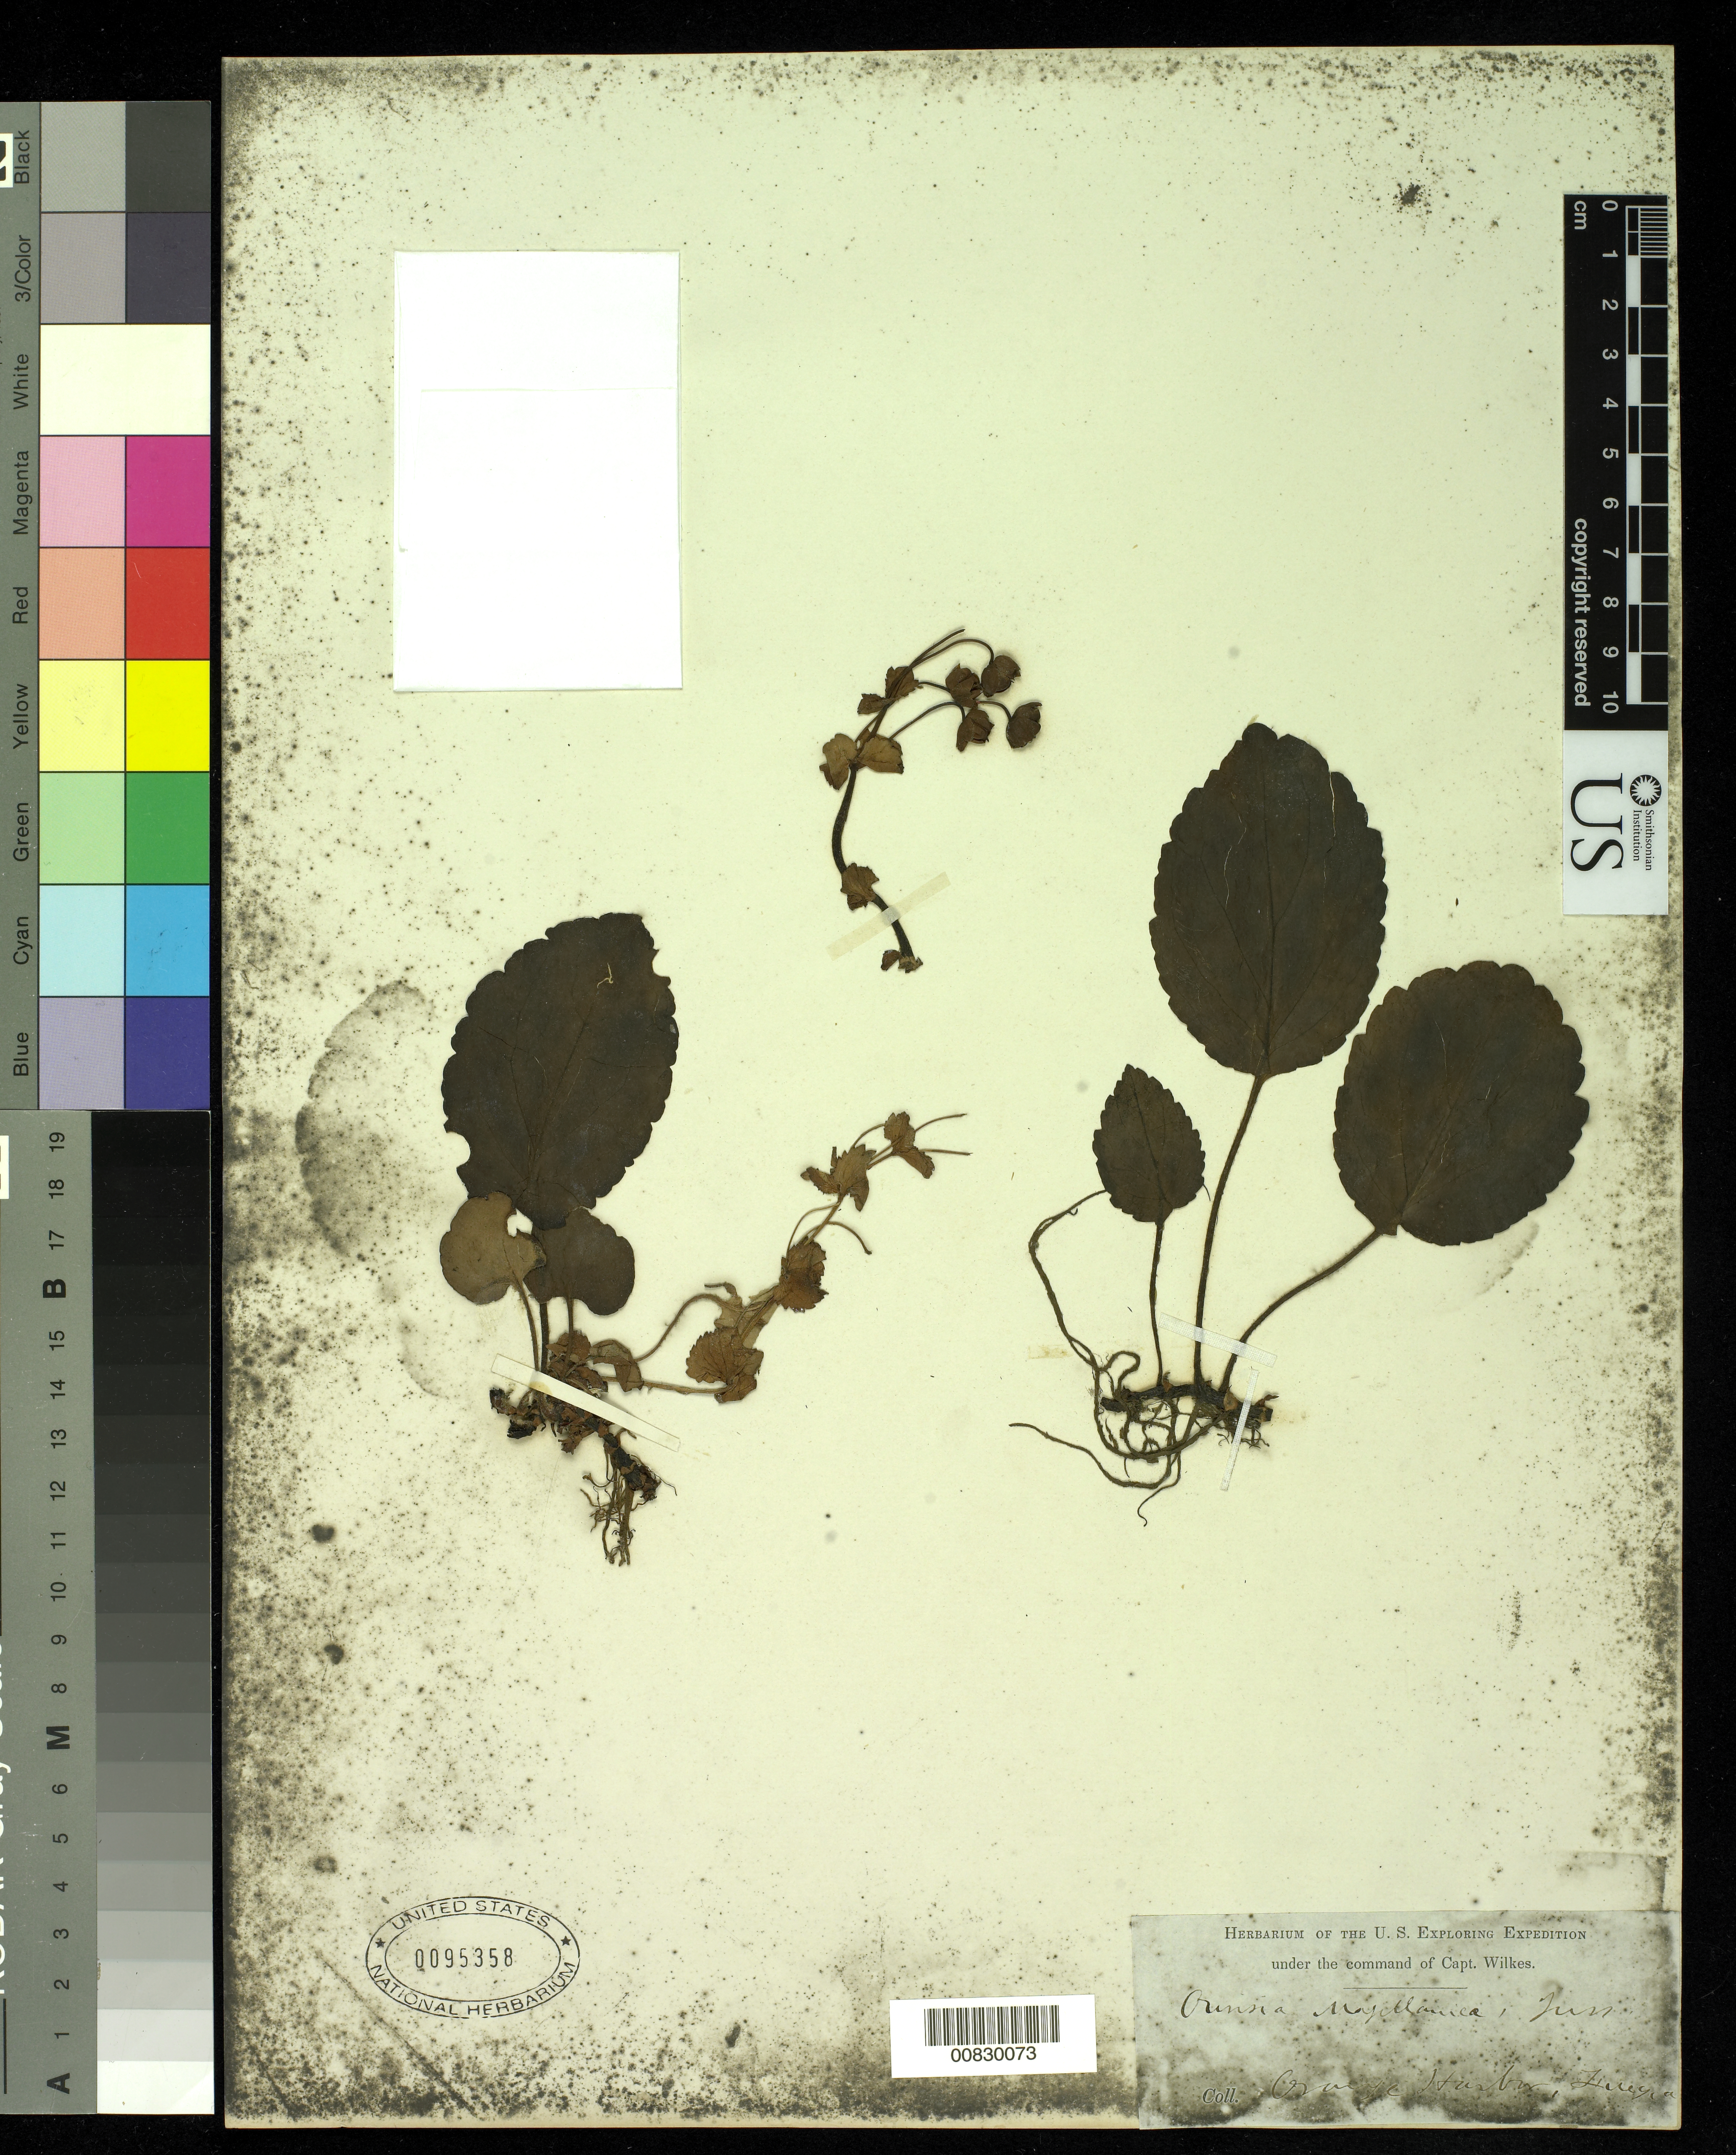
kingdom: Plantae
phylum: Tracheophyta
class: Magnoliopsida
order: Lamiales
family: Plantaginaceae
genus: Ourisia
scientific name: Ourisia magellanica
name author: C.F. Gaertn.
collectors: Wilkes Explor. Exped.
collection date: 1838/1842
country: Argentina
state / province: Tierra del Fuego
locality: Orange Harbor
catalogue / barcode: US 95358